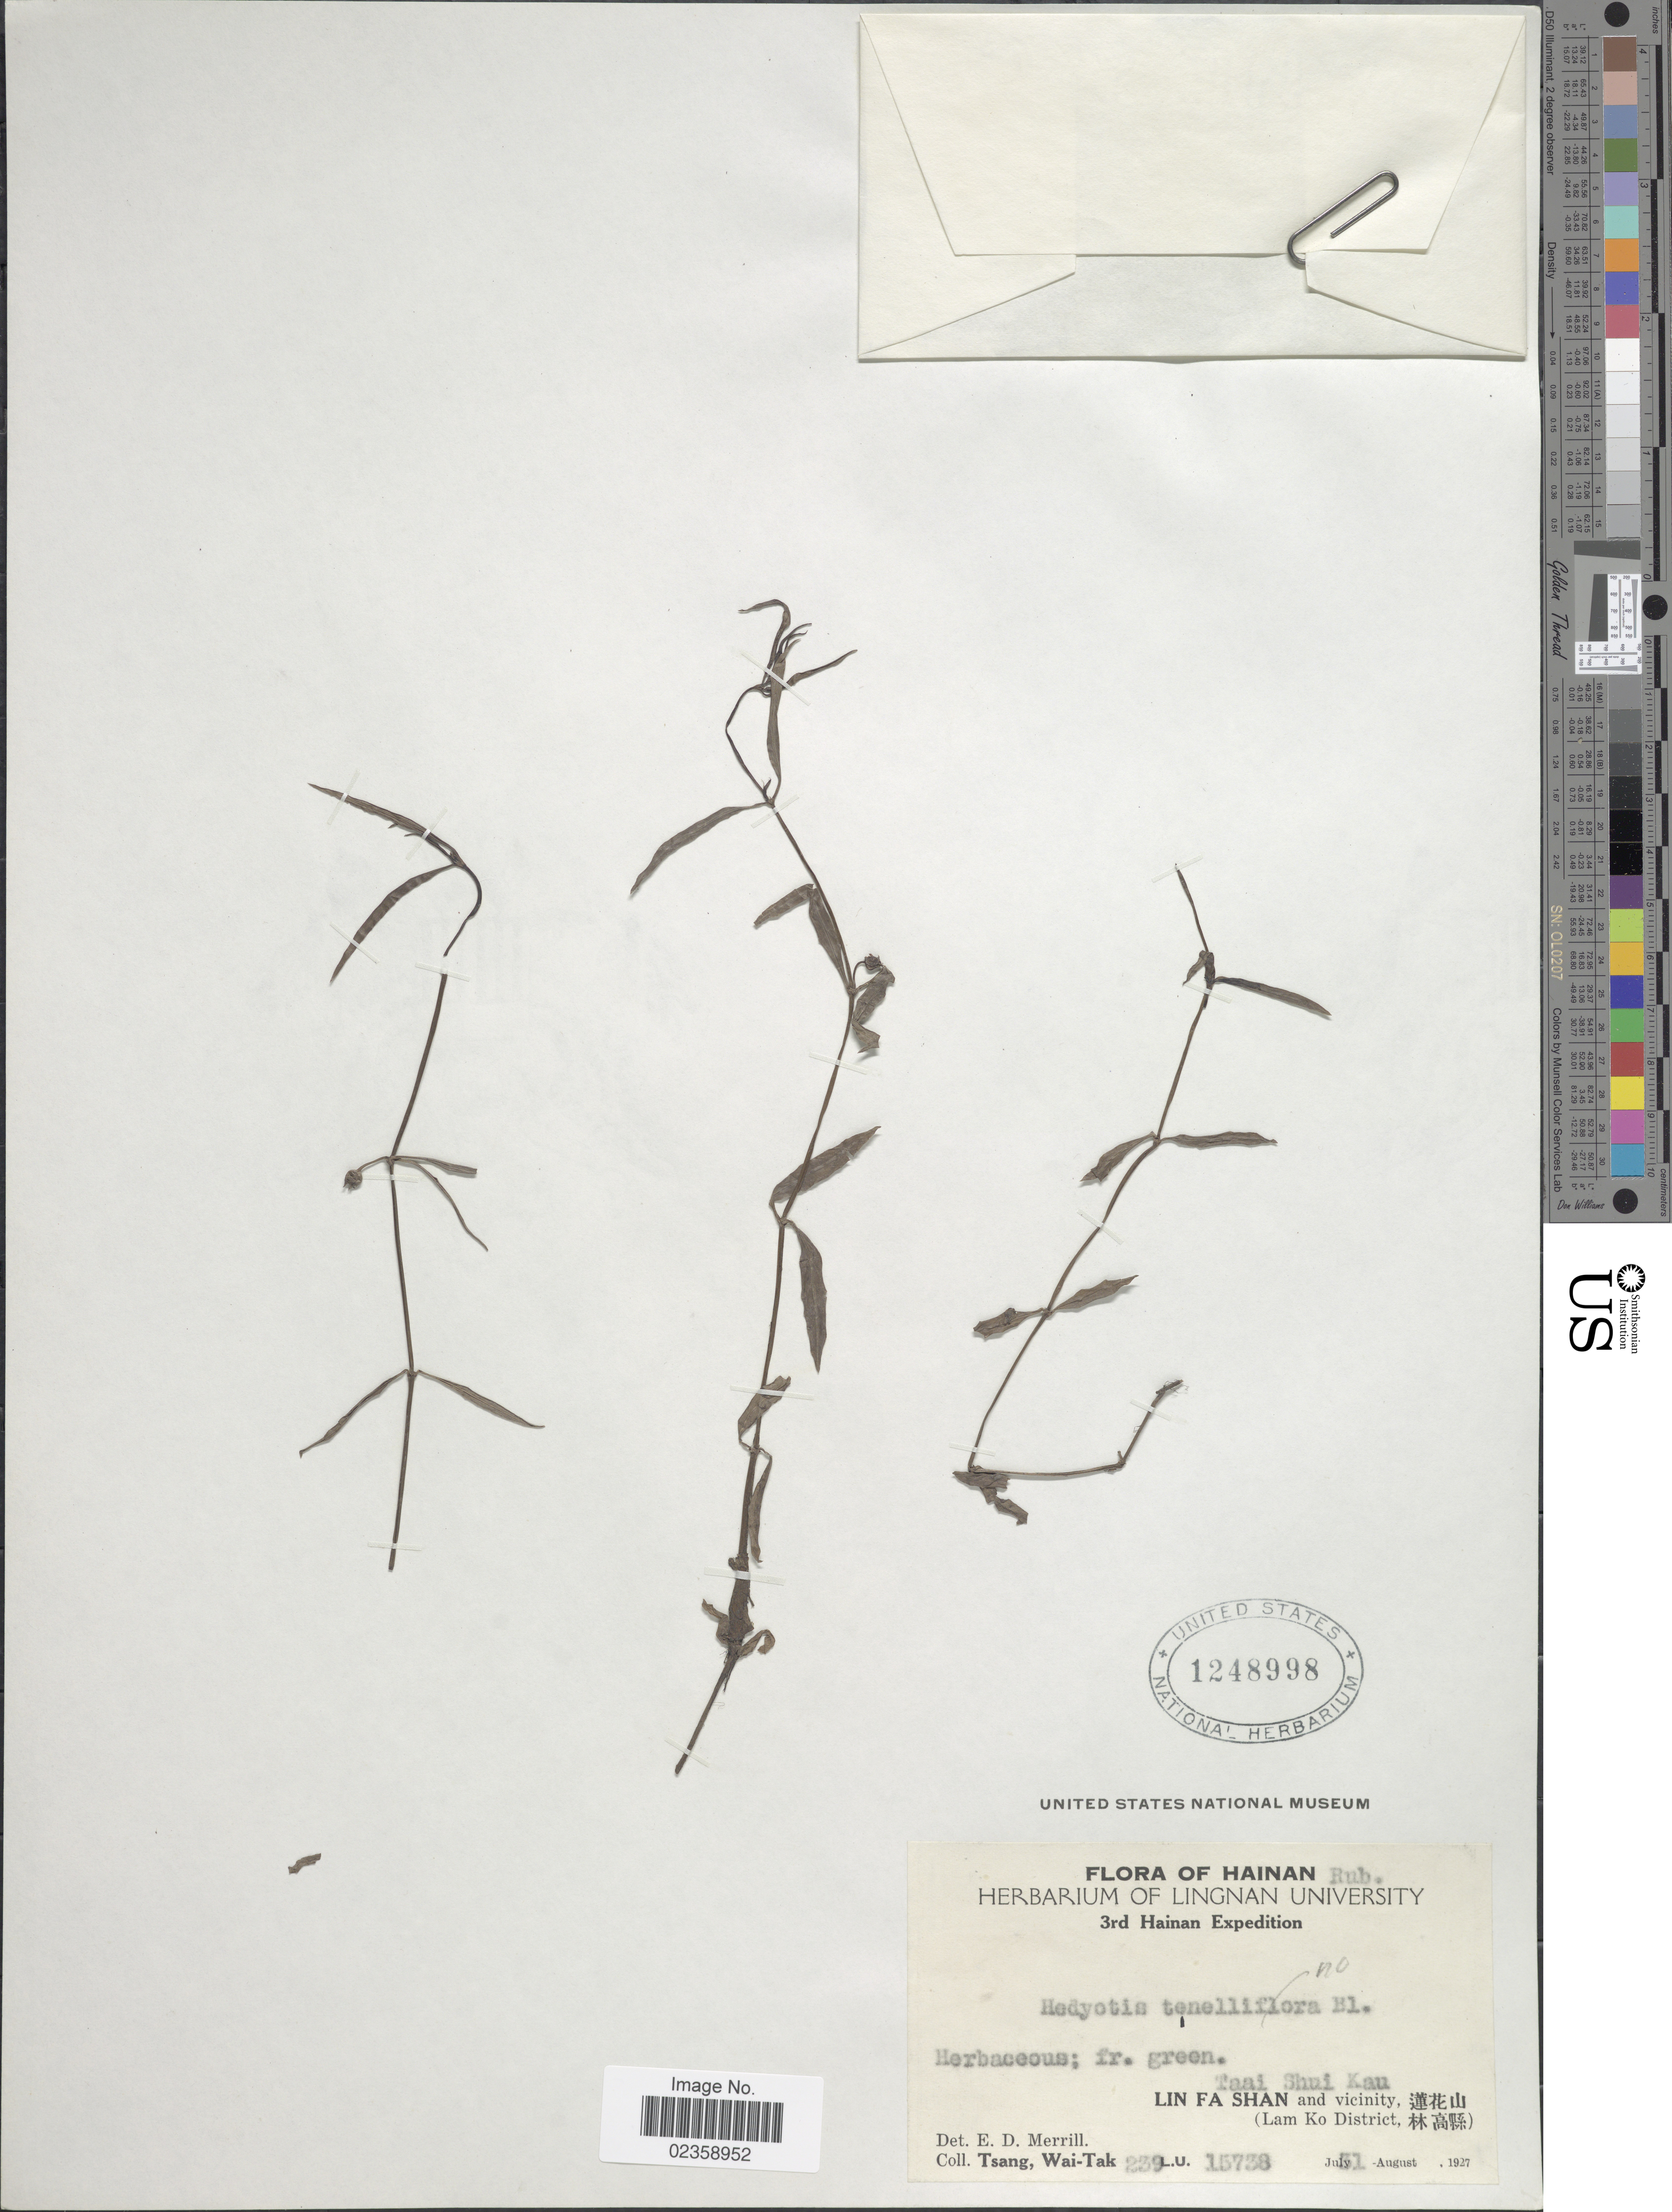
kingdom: Plantae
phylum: Tracheophyta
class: Magnoliopsida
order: Gentianales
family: Rubiaceae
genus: Oldenlandia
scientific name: Oldenlandia sp.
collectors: W. T. Tsang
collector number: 239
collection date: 1927-07-31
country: China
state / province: Hainan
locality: Taai Shui Kau. Lin Fa Shan and vicinity. (Lam Ko District)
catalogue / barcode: US 1248998